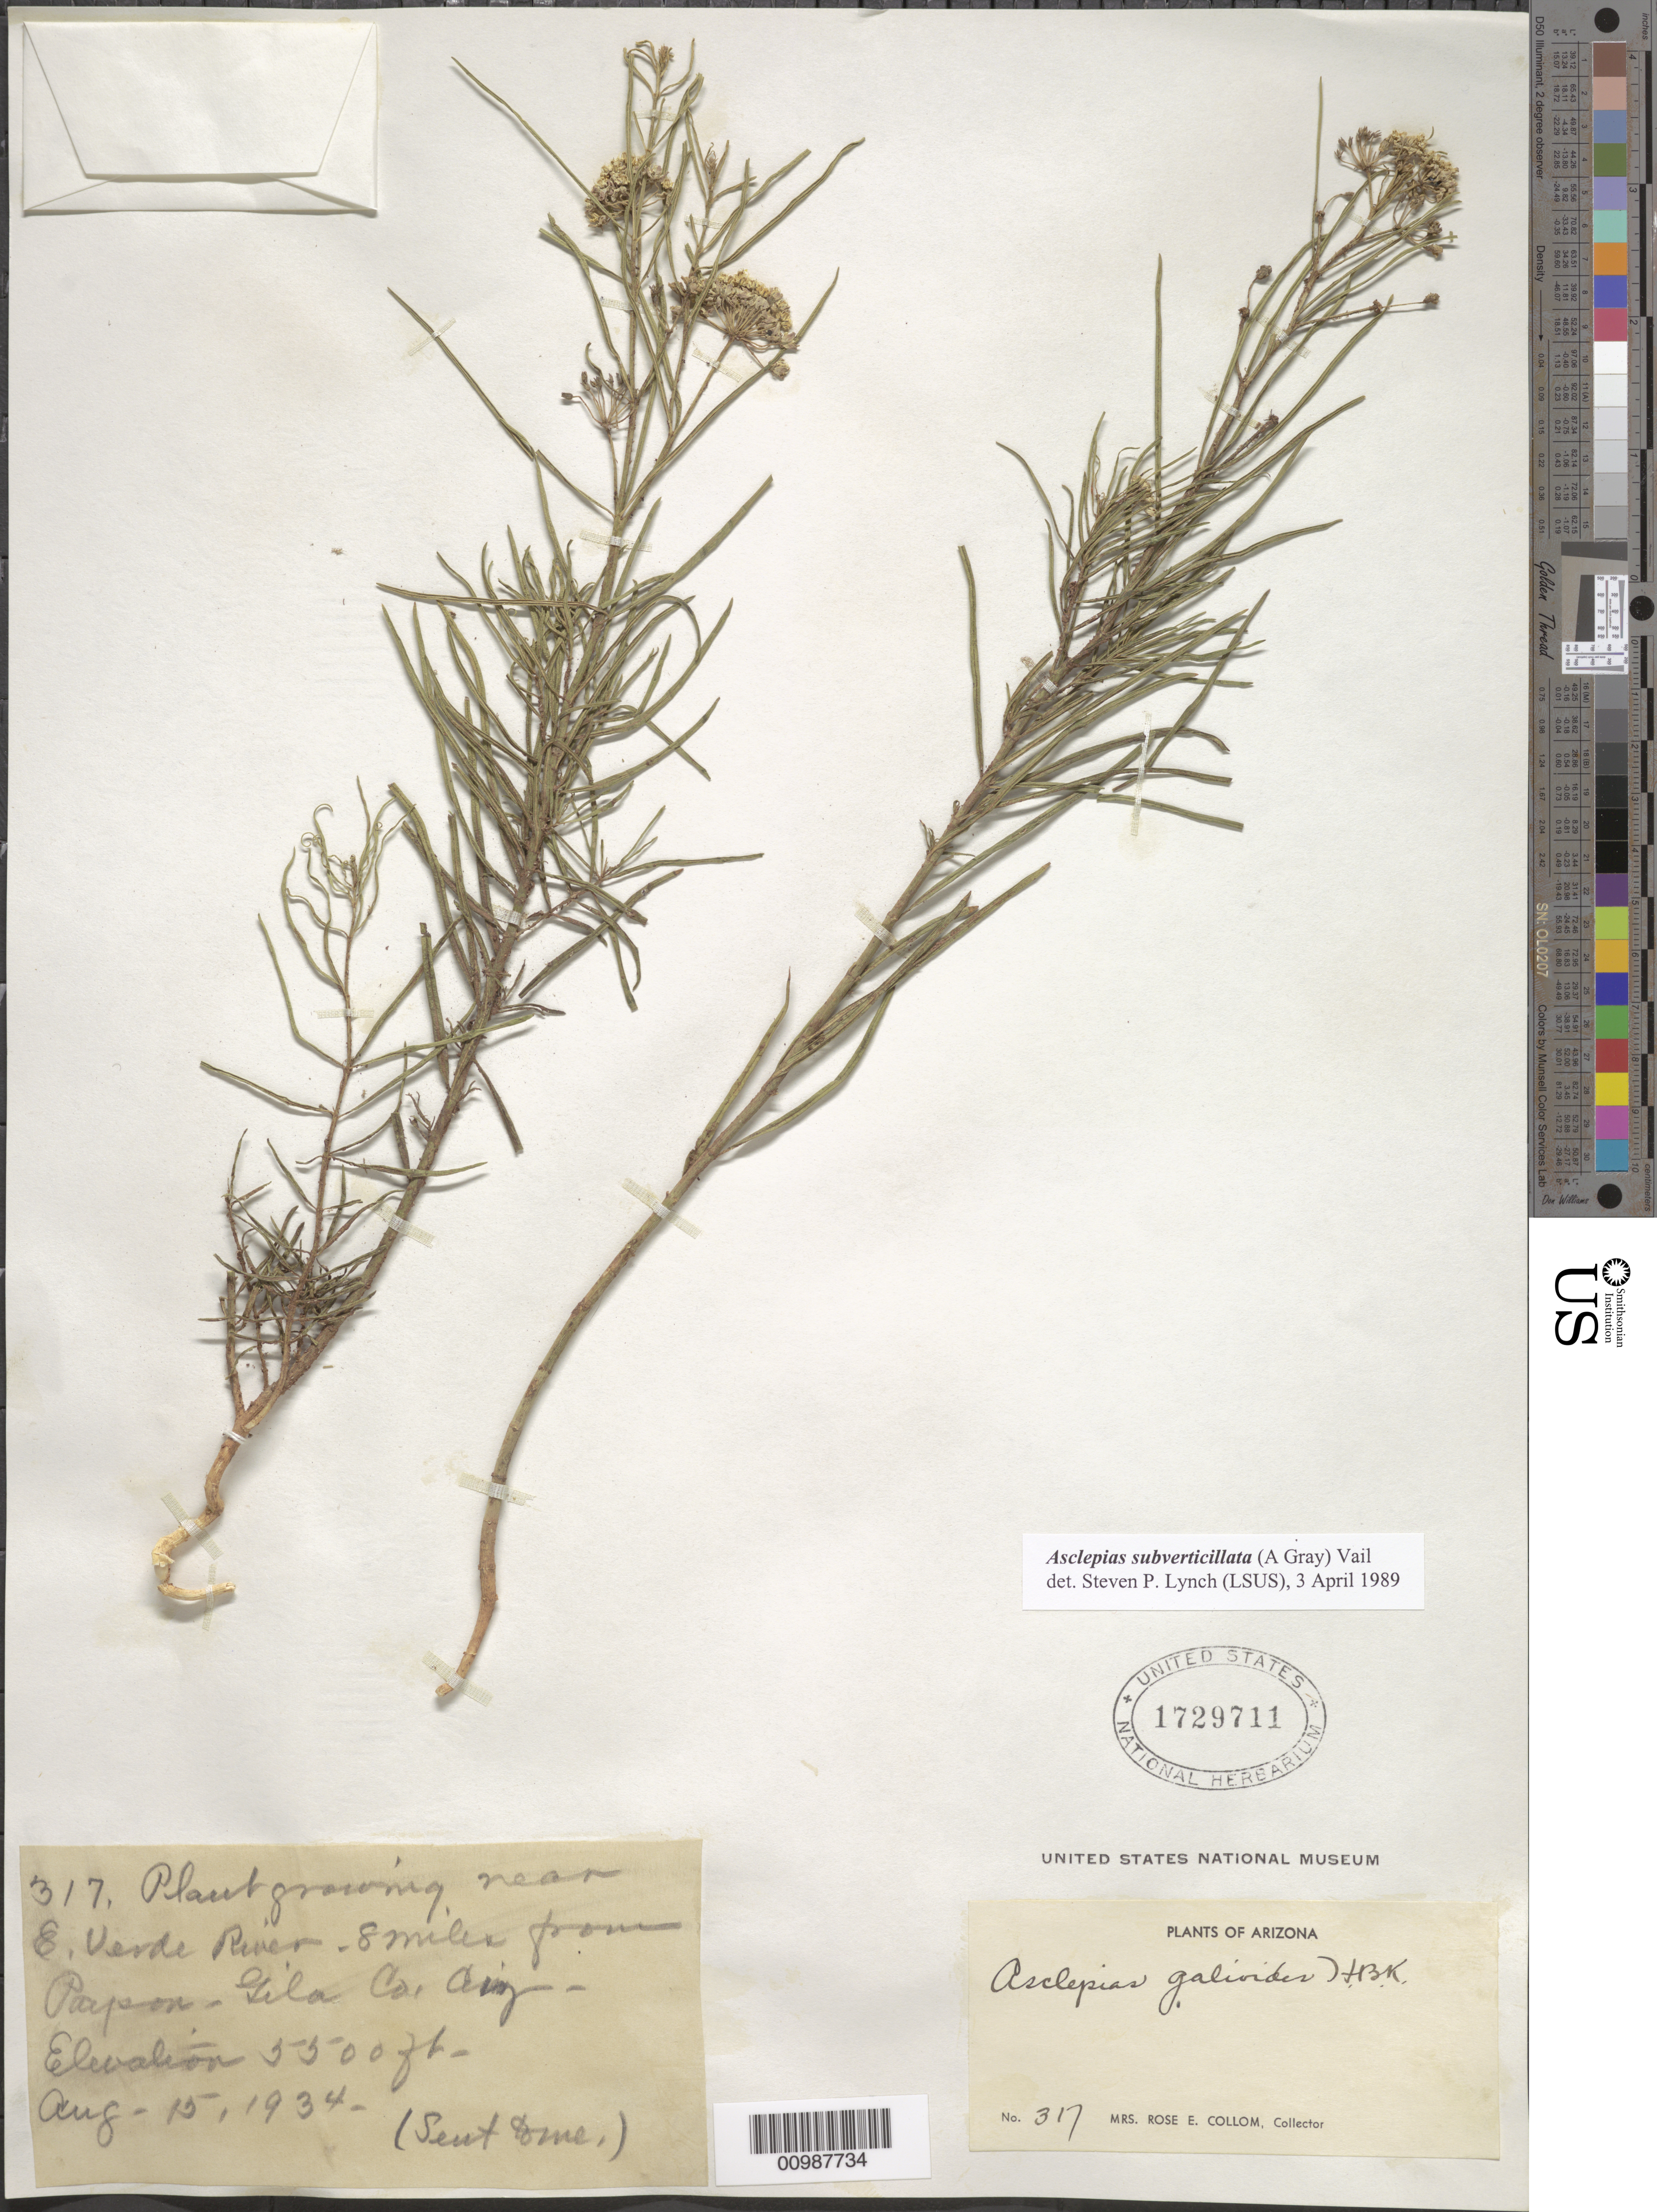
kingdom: Plantae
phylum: Tracheophyta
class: Magnoliopsida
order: Gentianales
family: Apocynaceae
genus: Asclepias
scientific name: Asclepias subverticillata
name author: (A. Gray) Vail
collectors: R. E. Collom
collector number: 317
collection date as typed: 15 Aug 1934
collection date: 1934-08-15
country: United States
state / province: Arizona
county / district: Gila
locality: E. Verde River; 8 miles from Payson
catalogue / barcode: US 1729711